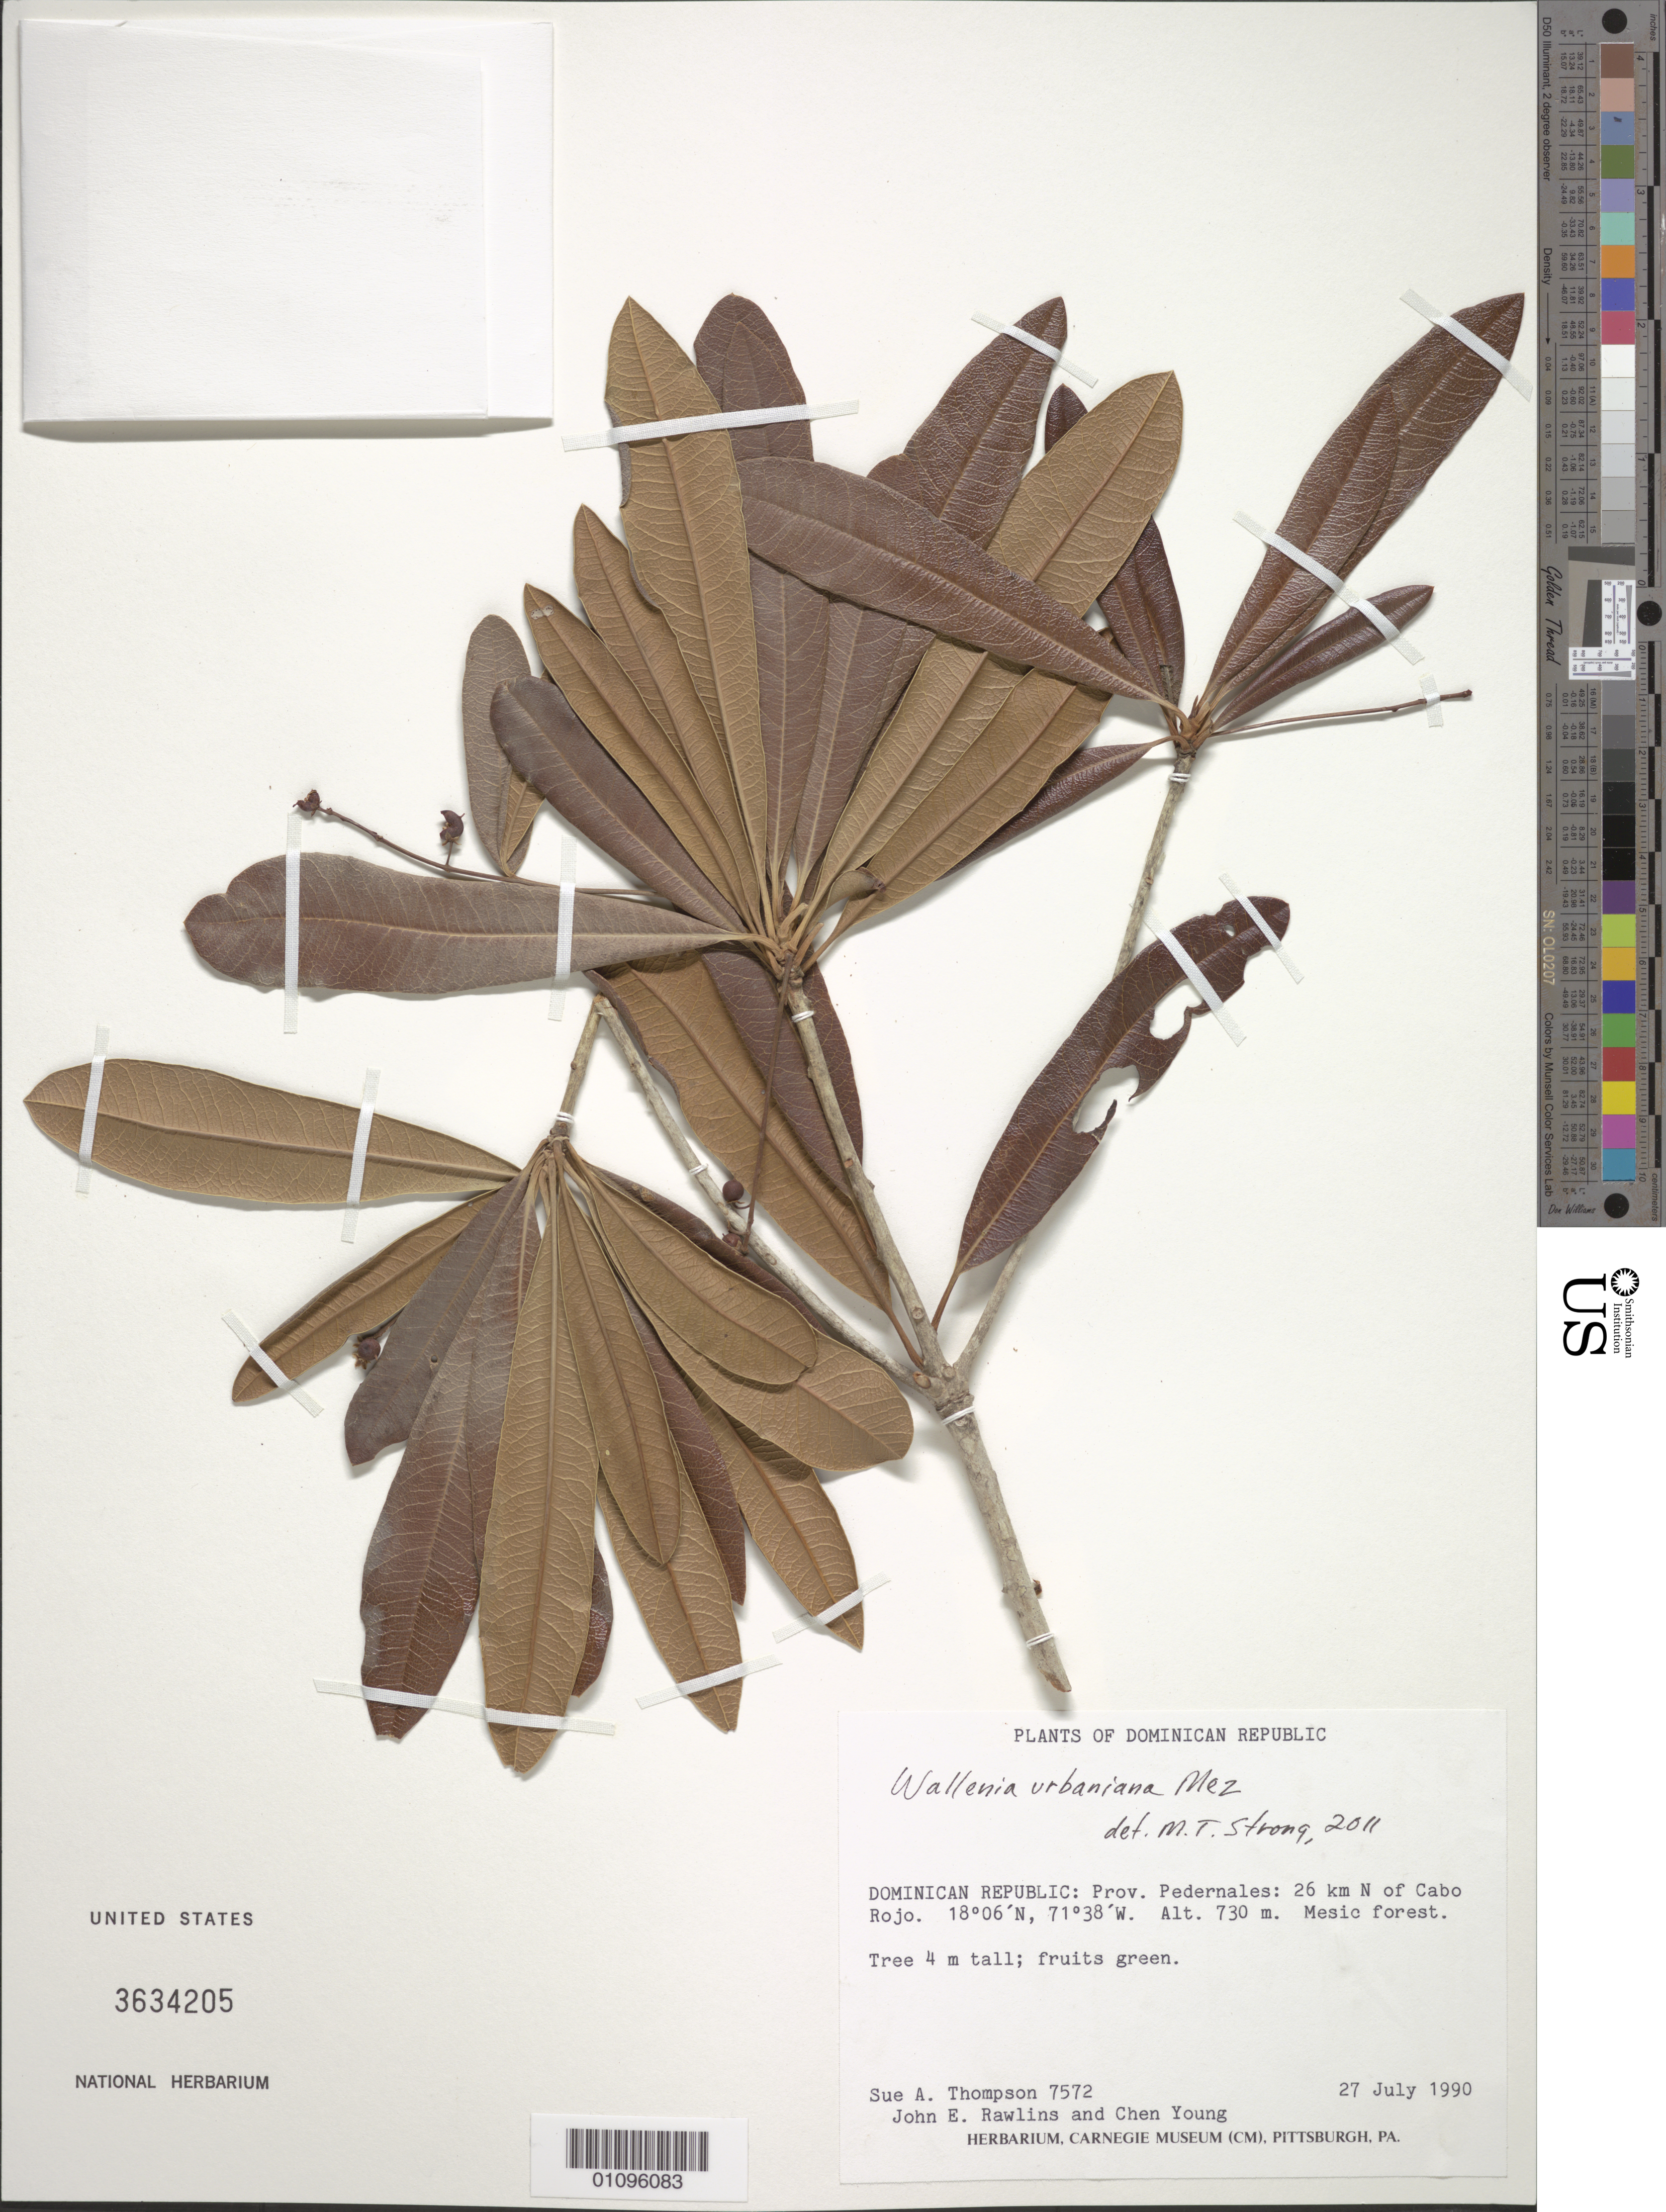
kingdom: Plantae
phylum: Tracheophyta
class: Magnoliopsida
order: Ericales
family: Primulaceae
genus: Wallenia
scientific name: Wallenia urbaniana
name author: Mez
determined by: Strong, M. T., (US), Smithsonian Institution - National Museum of Natural History (UNITED STATES)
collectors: S. A. Thompson, J. Rawlins & C. Young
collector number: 7572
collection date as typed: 27 Jul 1990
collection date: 1990-07-27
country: Dominican Republic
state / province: Pedernales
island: Hispaniola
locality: Cabo Rojo, 26 km N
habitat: Mesic forest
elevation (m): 730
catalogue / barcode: US 3634205